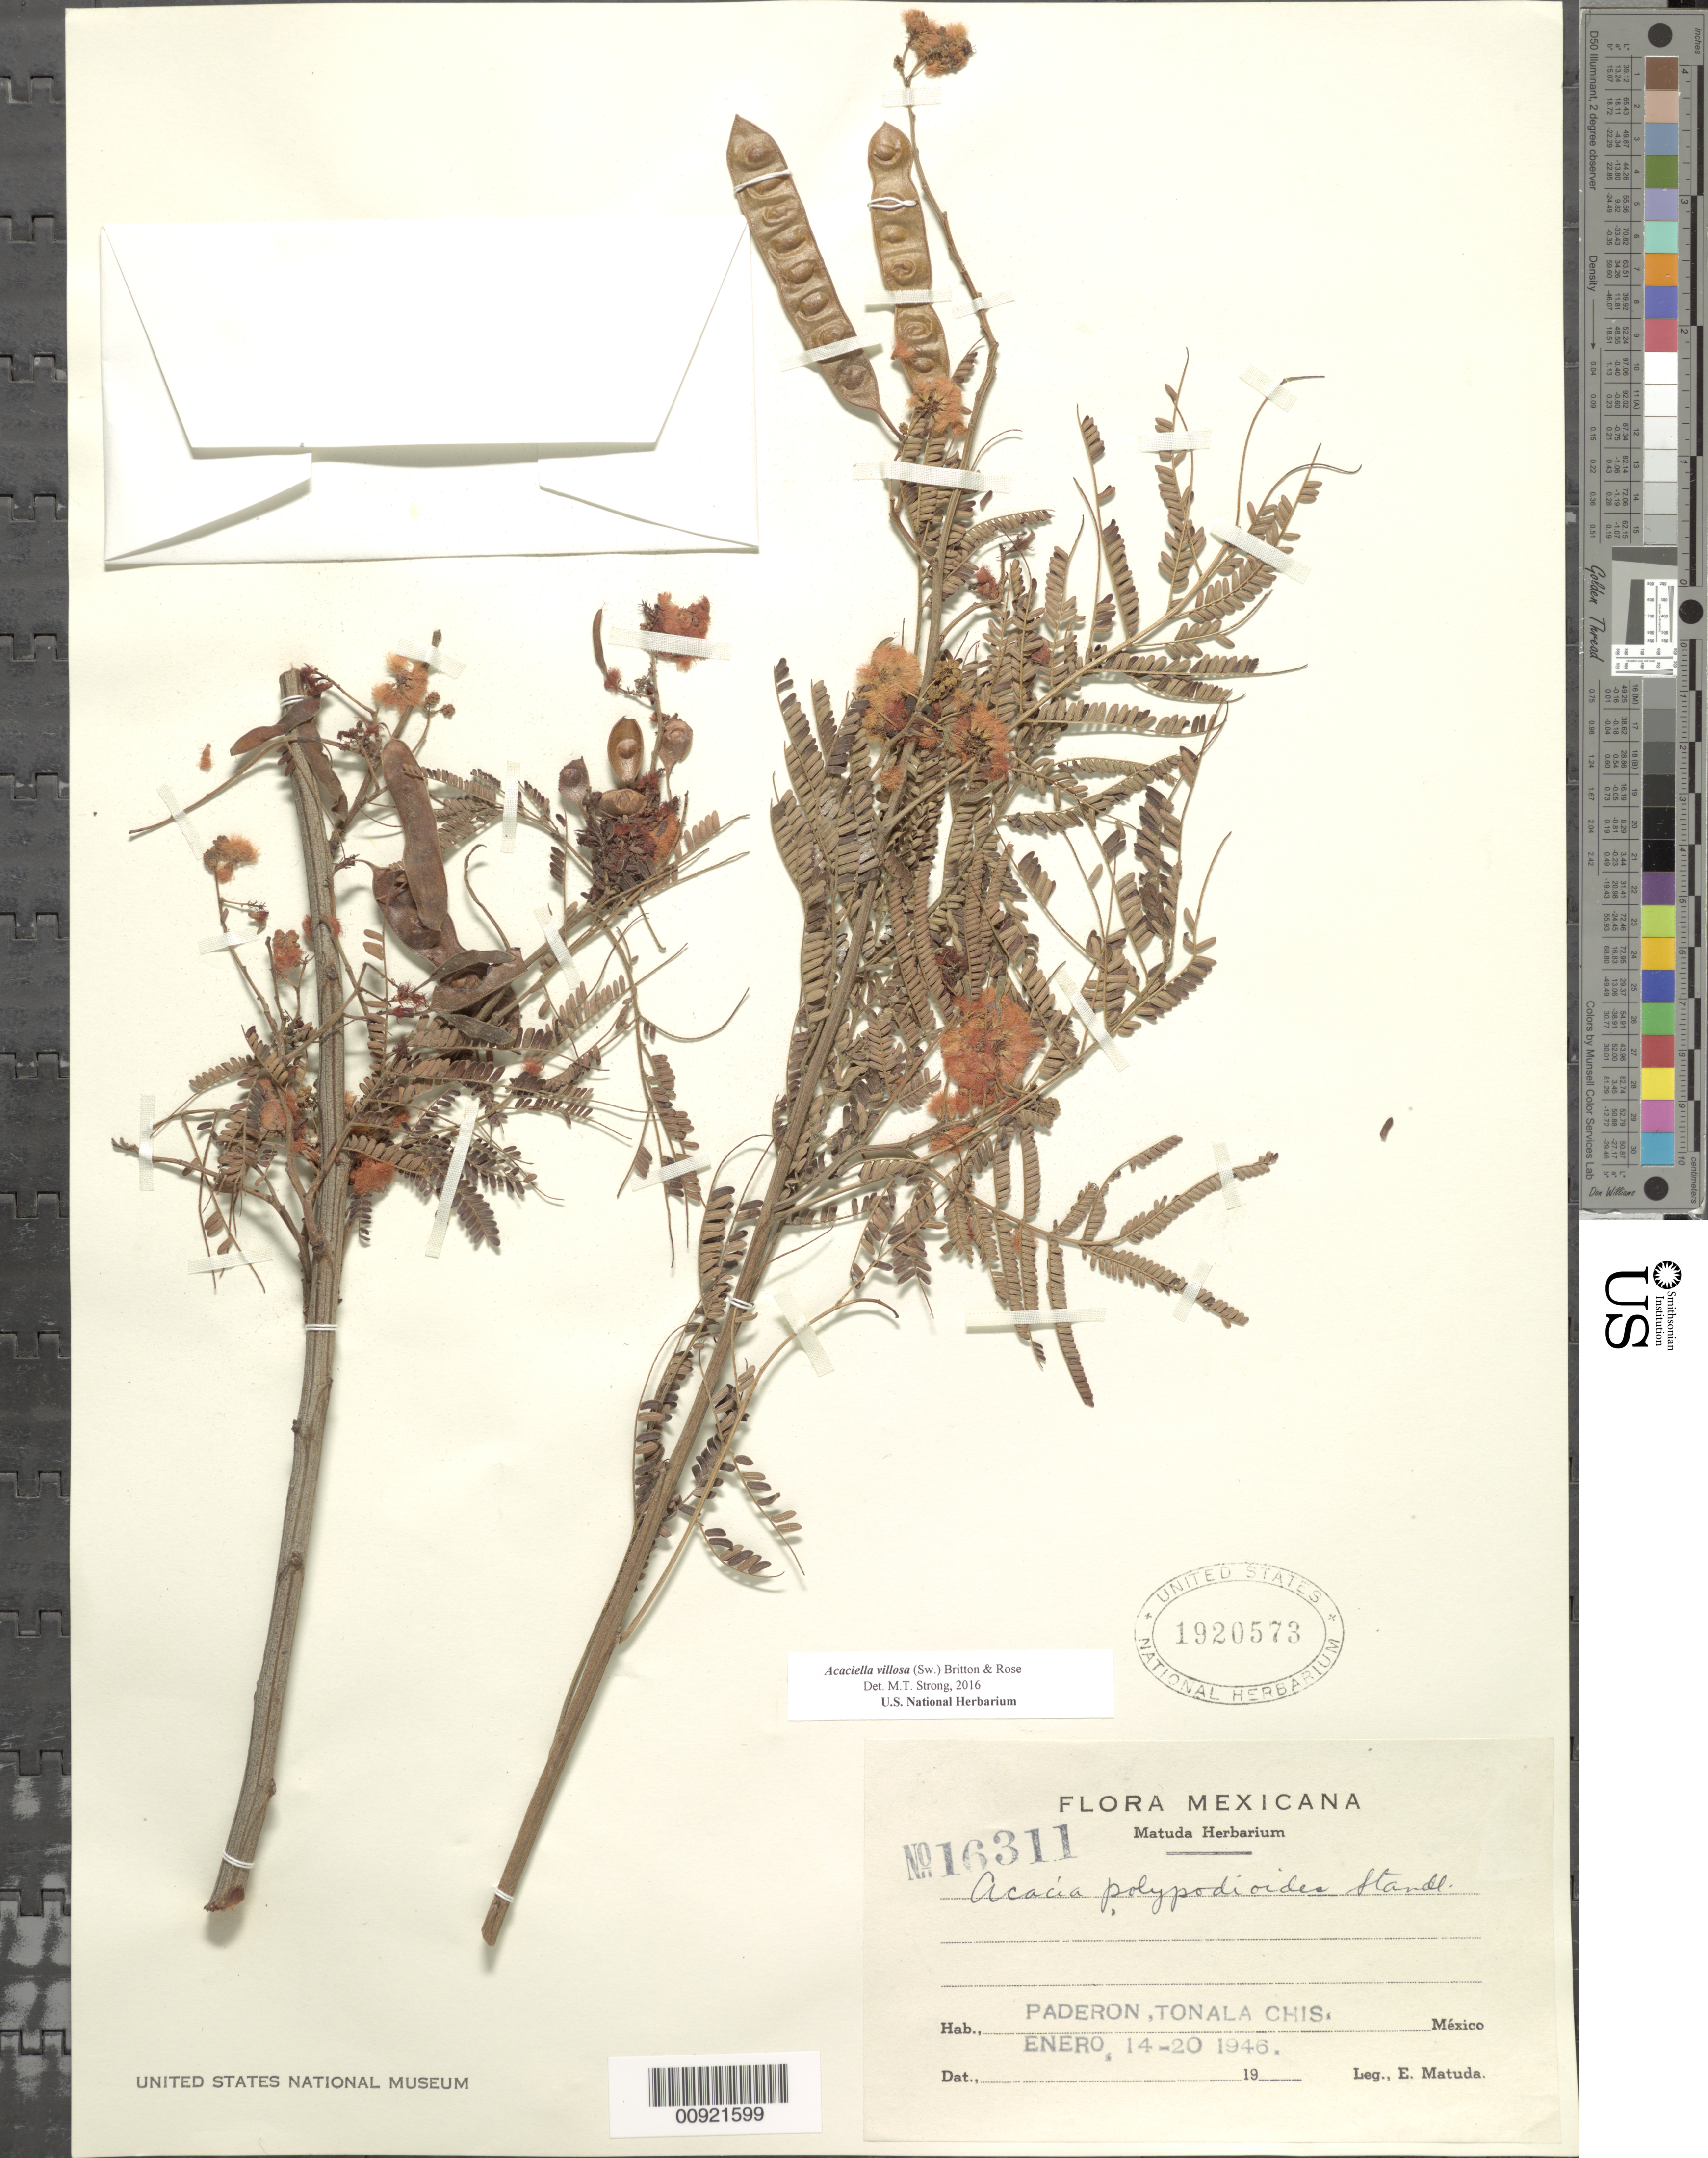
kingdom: Plantae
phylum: Tracheophyta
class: Magnoliopsida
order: Fabales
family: Fabaceae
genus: Acaciella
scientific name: Acaciella villosa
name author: (Sw.) Britton & Rose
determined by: Strong, M. T., (US), Smithsonian Institution - National Museum of Natural History (UNITED STATES)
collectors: E. Matuda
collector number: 16311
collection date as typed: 14 Jan 1946 to 20 Jan 1946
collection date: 1946-01-14/1946-01-20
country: Mexico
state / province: Chiapas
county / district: Tonalá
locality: Paderon, Tonalá, Chiapas.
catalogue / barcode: US 1920573